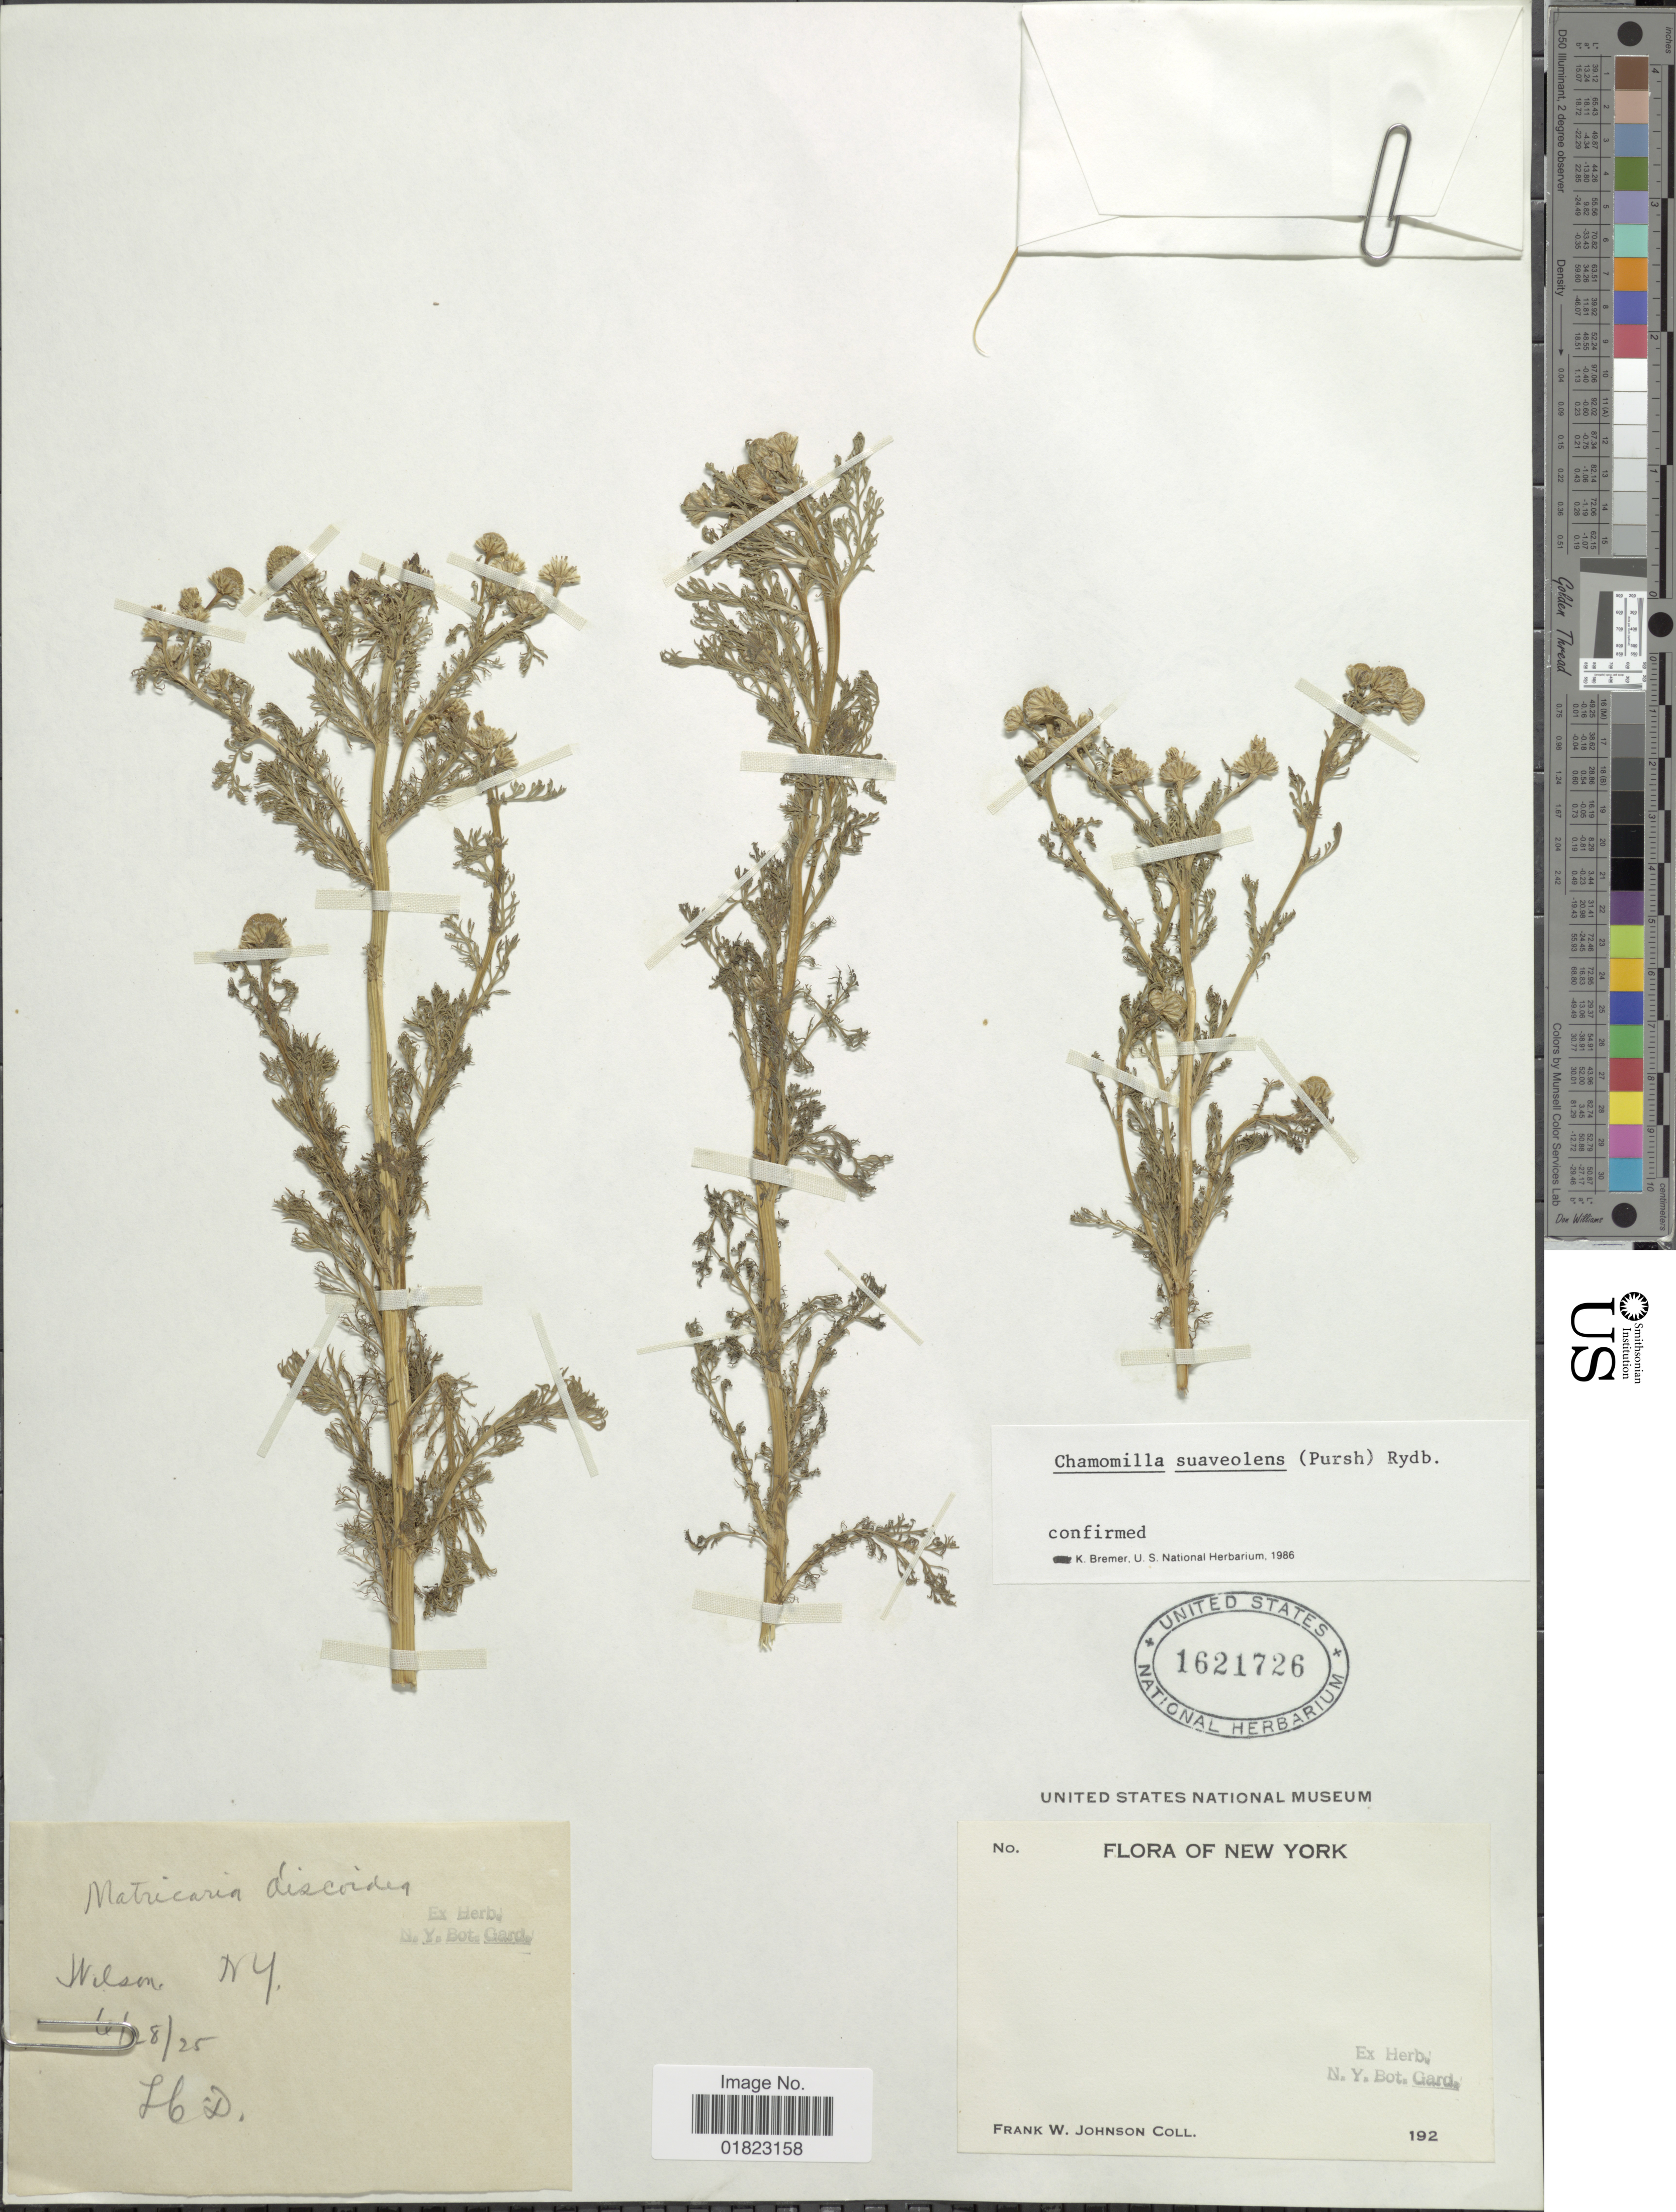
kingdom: Plantae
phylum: Tracheophyta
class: Magnoliopsida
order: Asterales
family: Asteraceae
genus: Matricaria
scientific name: Matricaria matricarioides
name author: (Less.) Porter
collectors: F. W. Johnson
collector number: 4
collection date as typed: Transcribed d/m/y: 28/6/25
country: United States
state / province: New York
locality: N. Y. New York. Wilson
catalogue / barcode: US 1621726